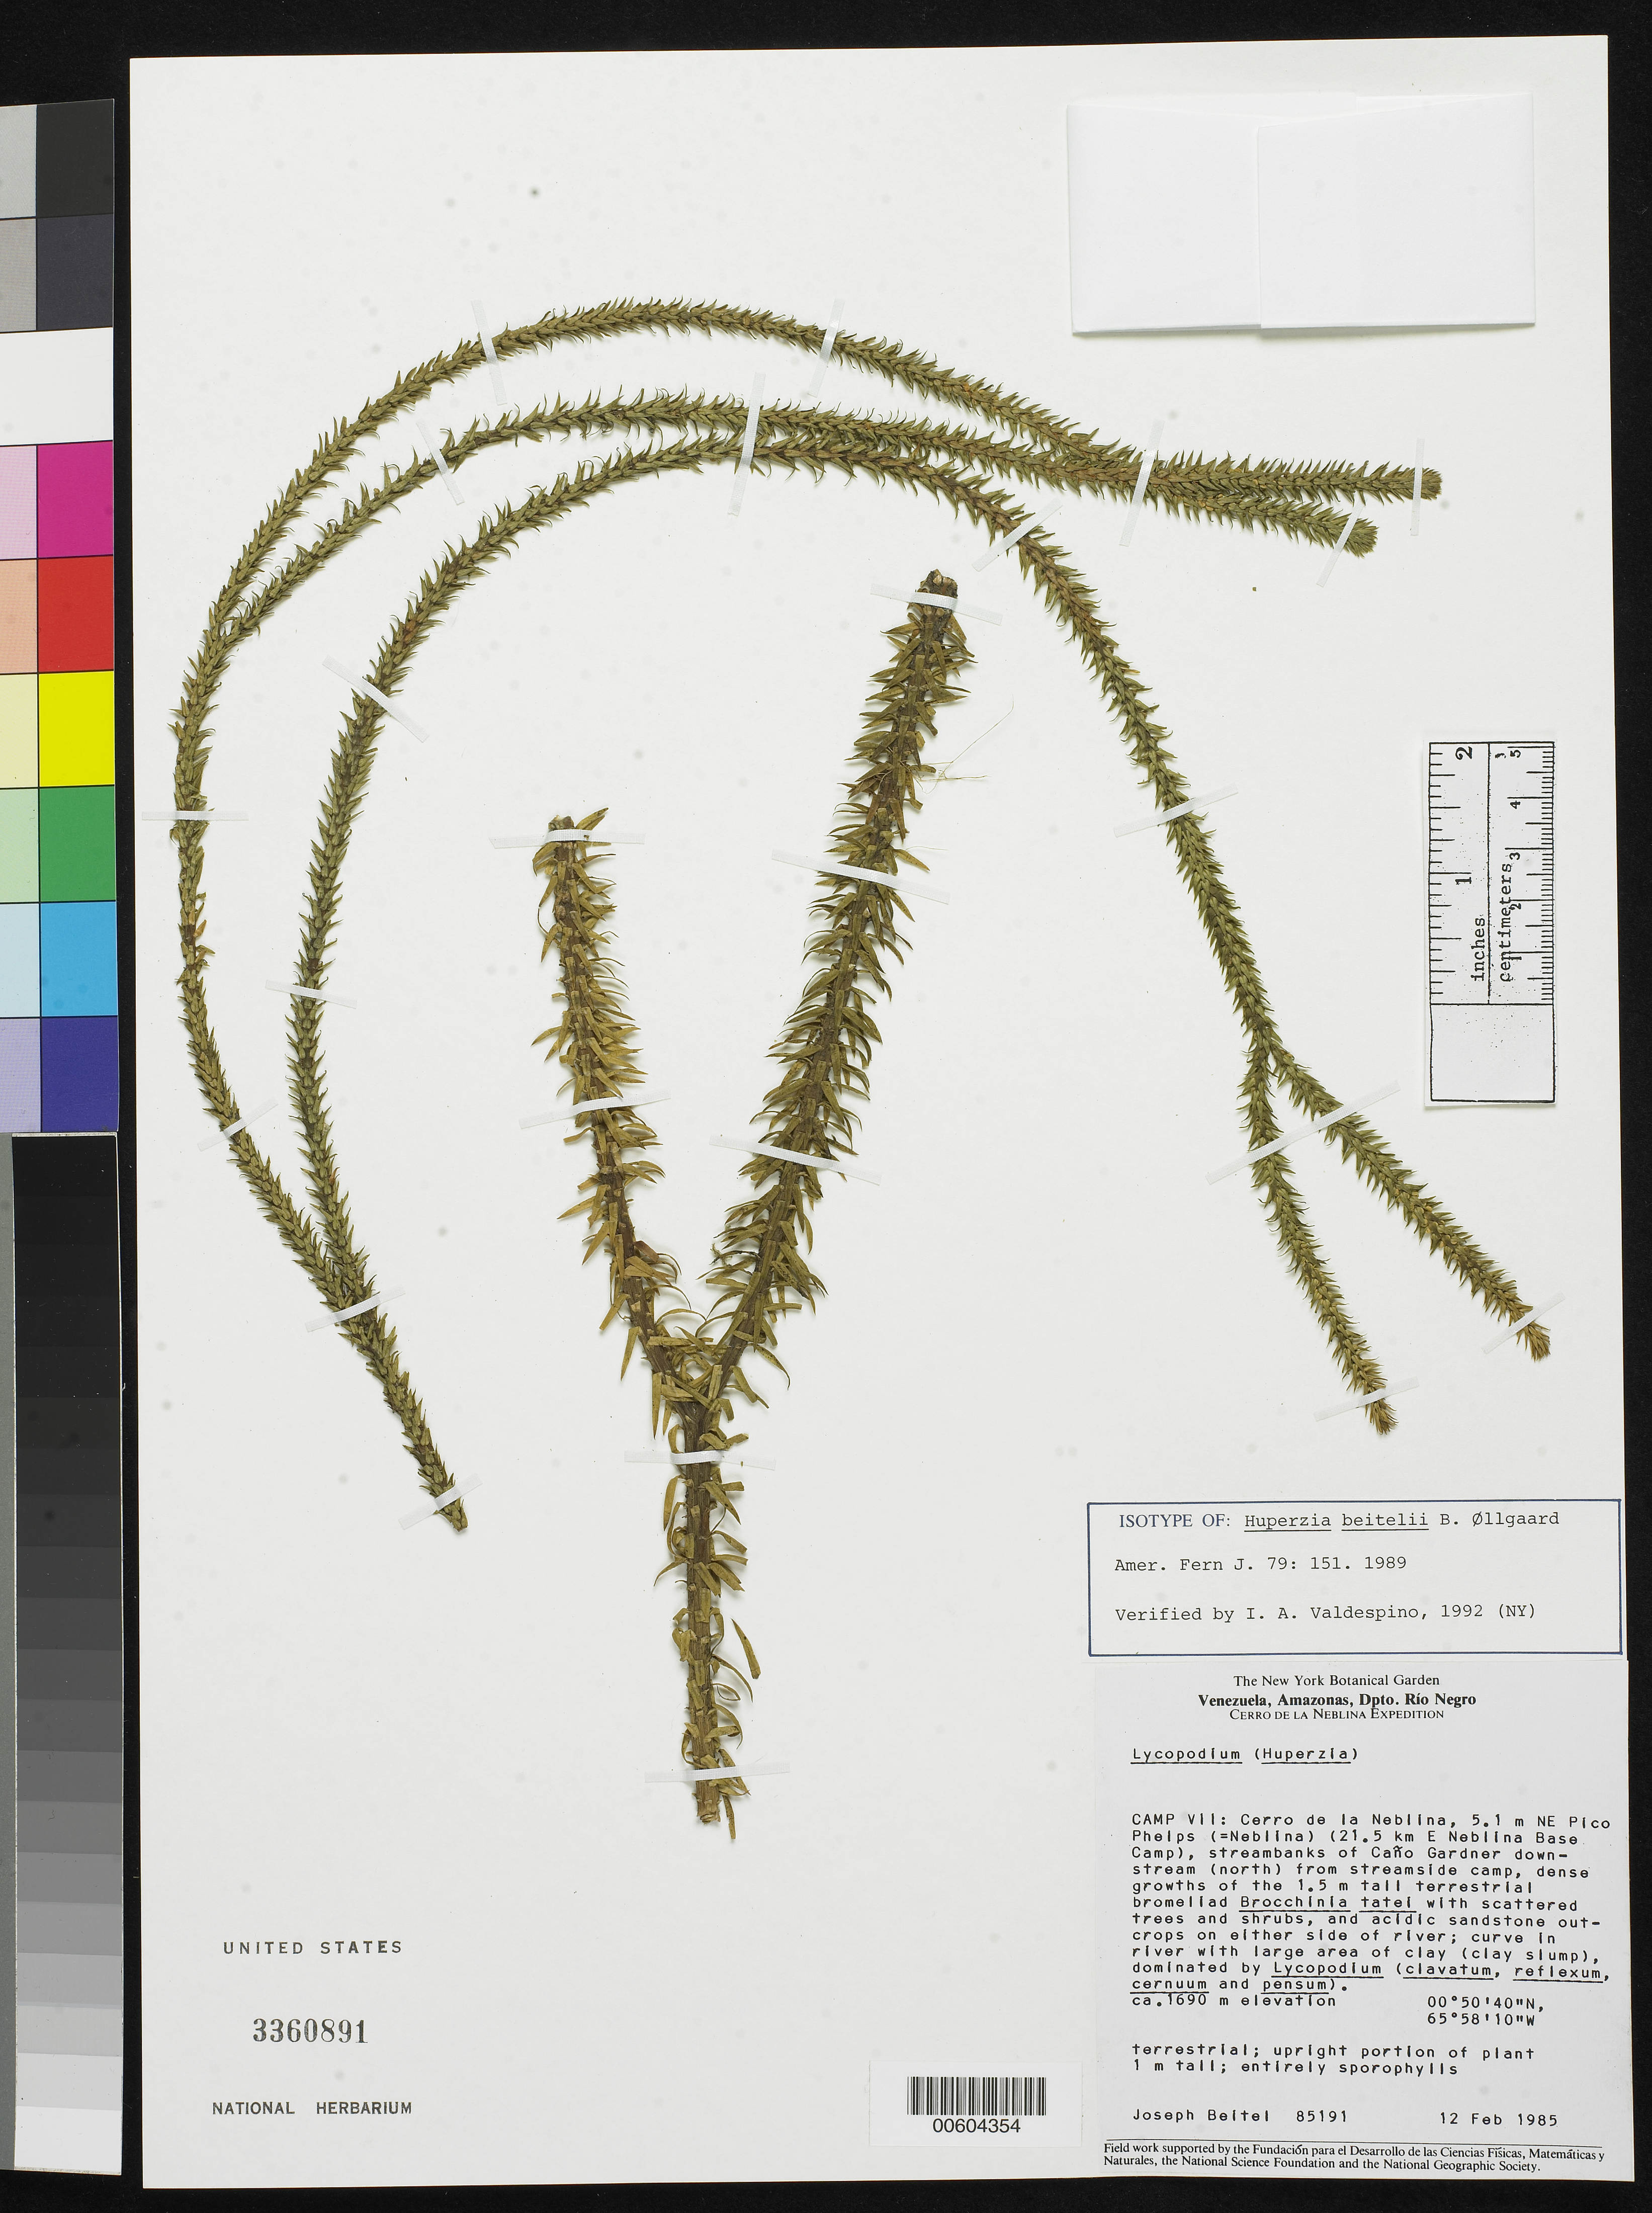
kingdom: Plantae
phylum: Tracheophyta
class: Lycopodiopsida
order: Lycopodiales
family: Lycopodiaceae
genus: Huperzia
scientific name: Huperzia beitelii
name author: B. Øllg.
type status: Isotype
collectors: J. M. Beitel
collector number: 85191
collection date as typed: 12 Feb 1985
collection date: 1985-02-12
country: Venezuela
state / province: Amazonas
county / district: Rio Negro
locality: Cerro de La Neblina, 5.1 km NE of Pico Phelps.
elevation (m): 1690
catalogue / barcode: US 3360891